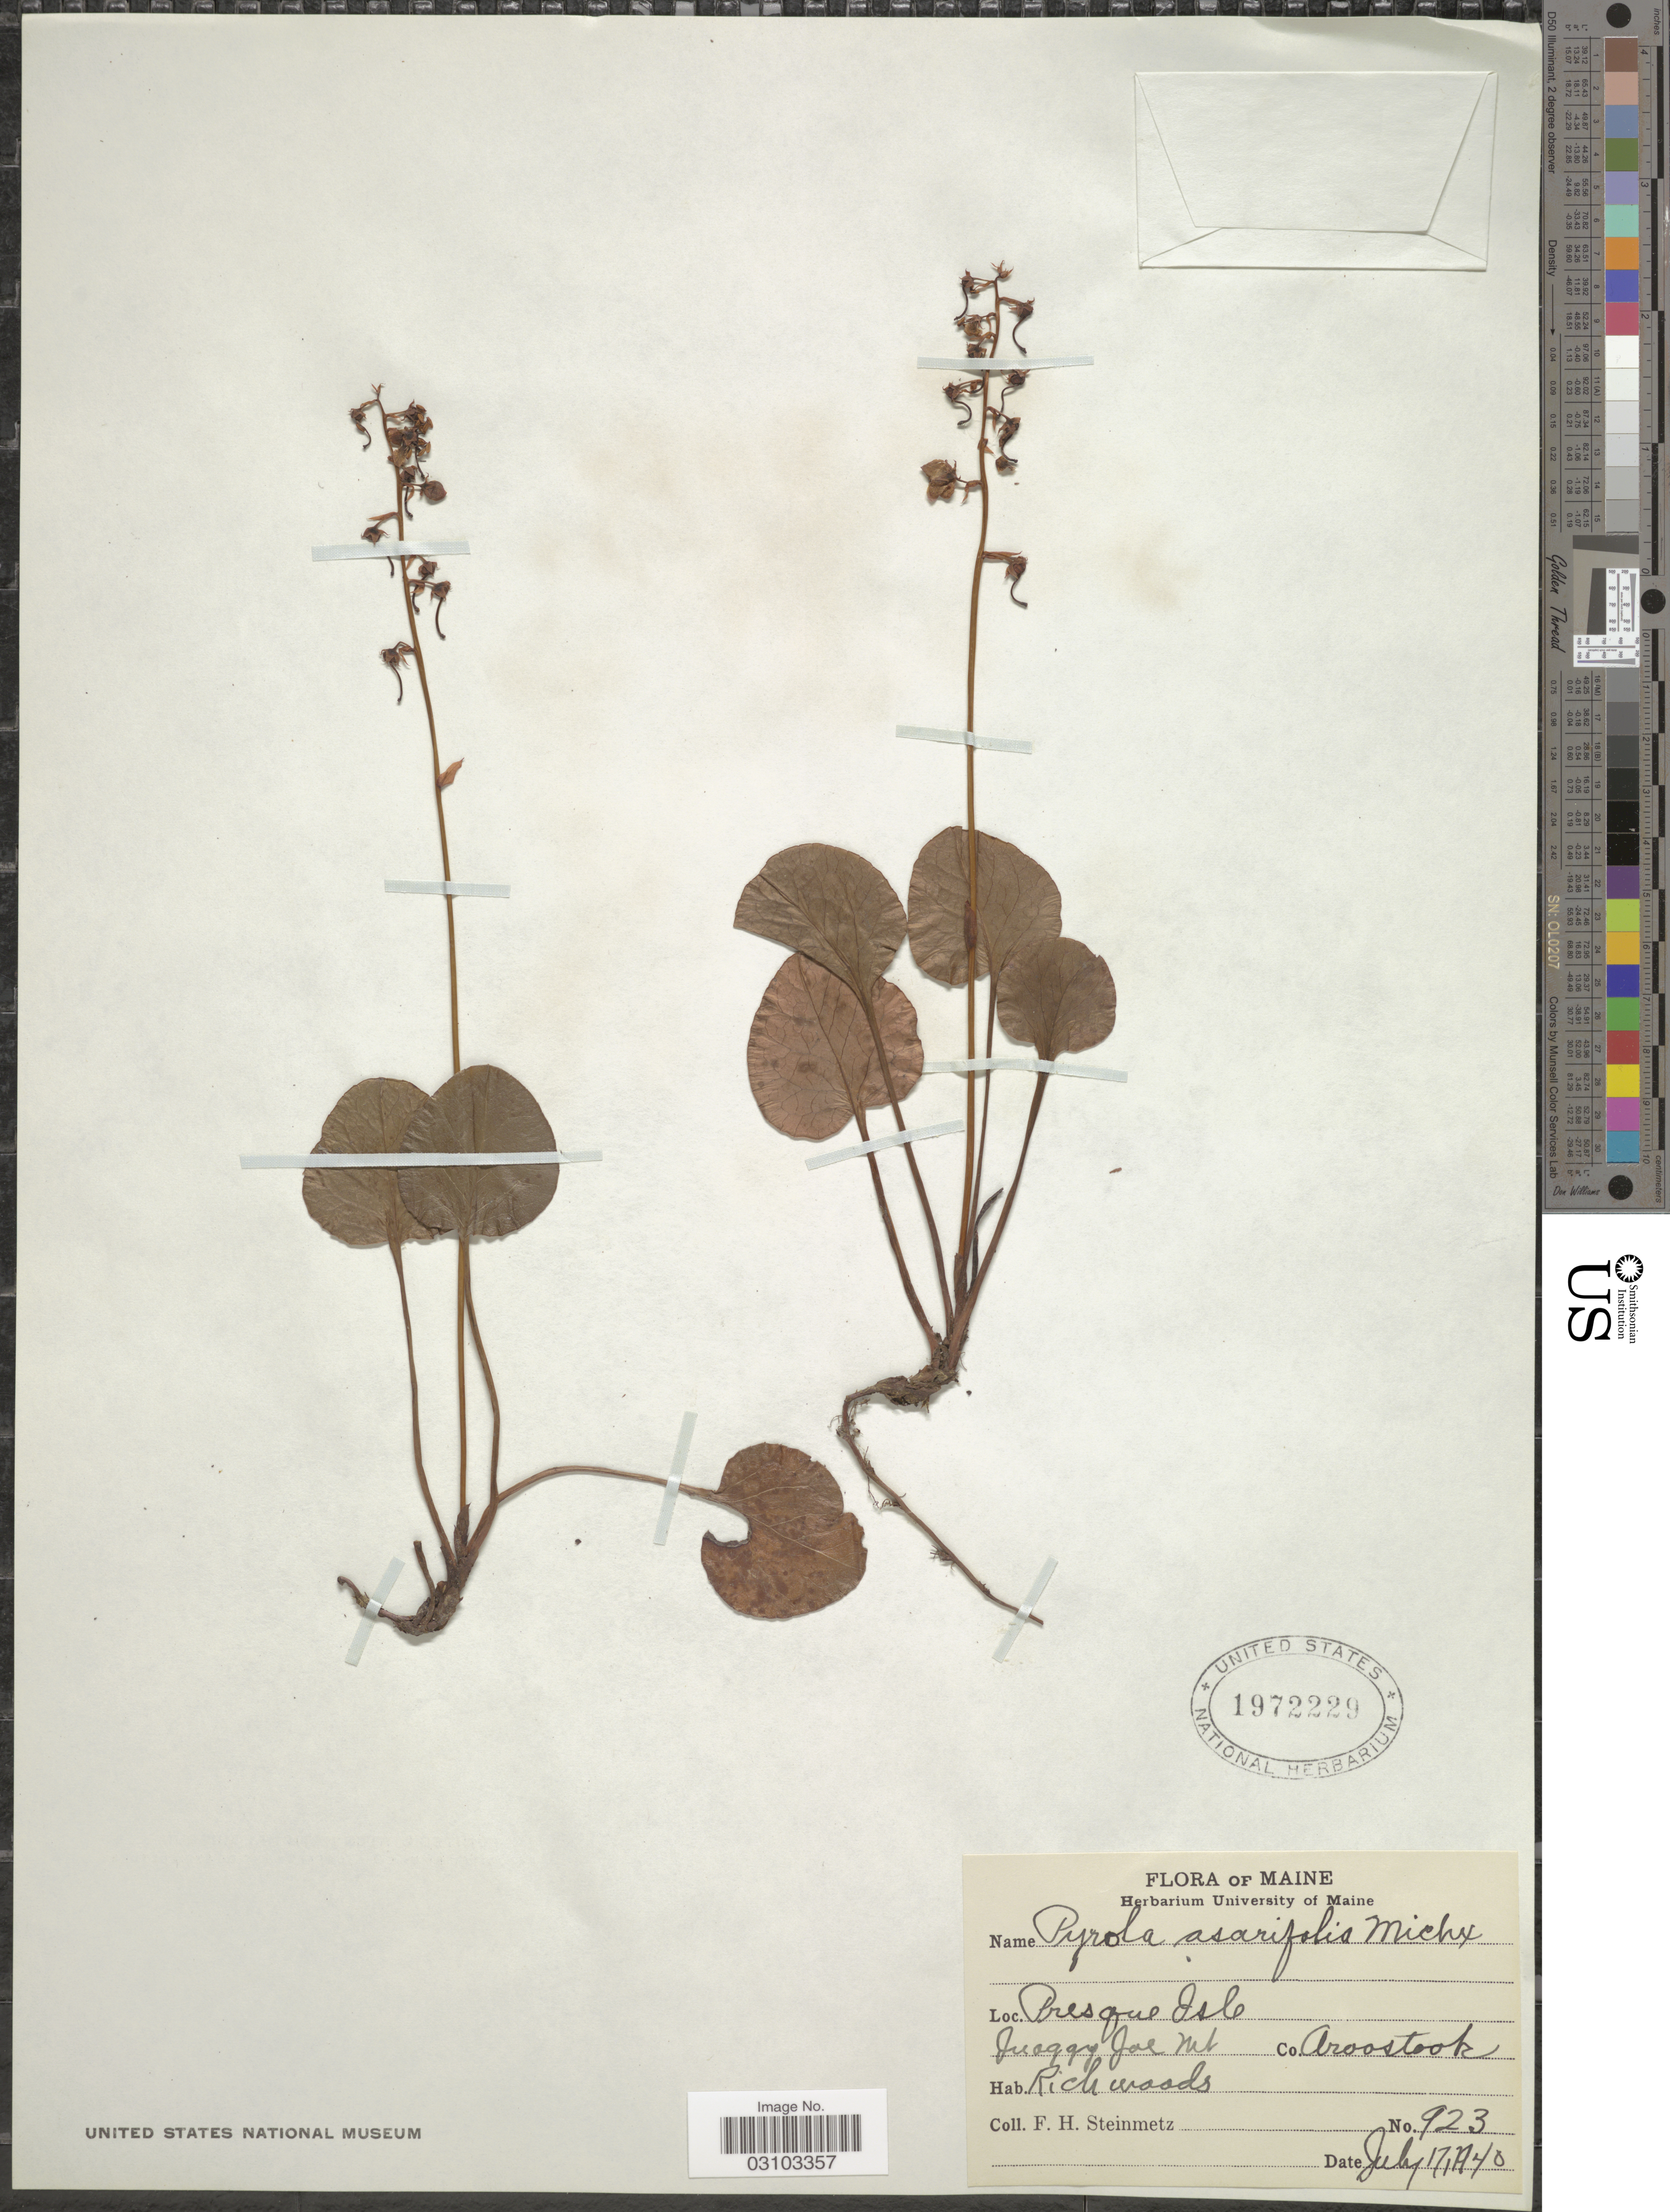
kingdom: Plantae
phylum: Tracheophyta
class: Magnoliopsida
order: Ericales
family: Ericaceae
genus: Pyrola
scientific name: Pyrola asarifolia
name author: Michx.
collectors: F. H. Steinmetz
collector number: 923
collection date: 1940-07-17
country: United States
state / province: Maine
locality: Presque Isle, Quoggy Joe Mt. Co. Aroostook.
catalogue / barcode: US 1972229